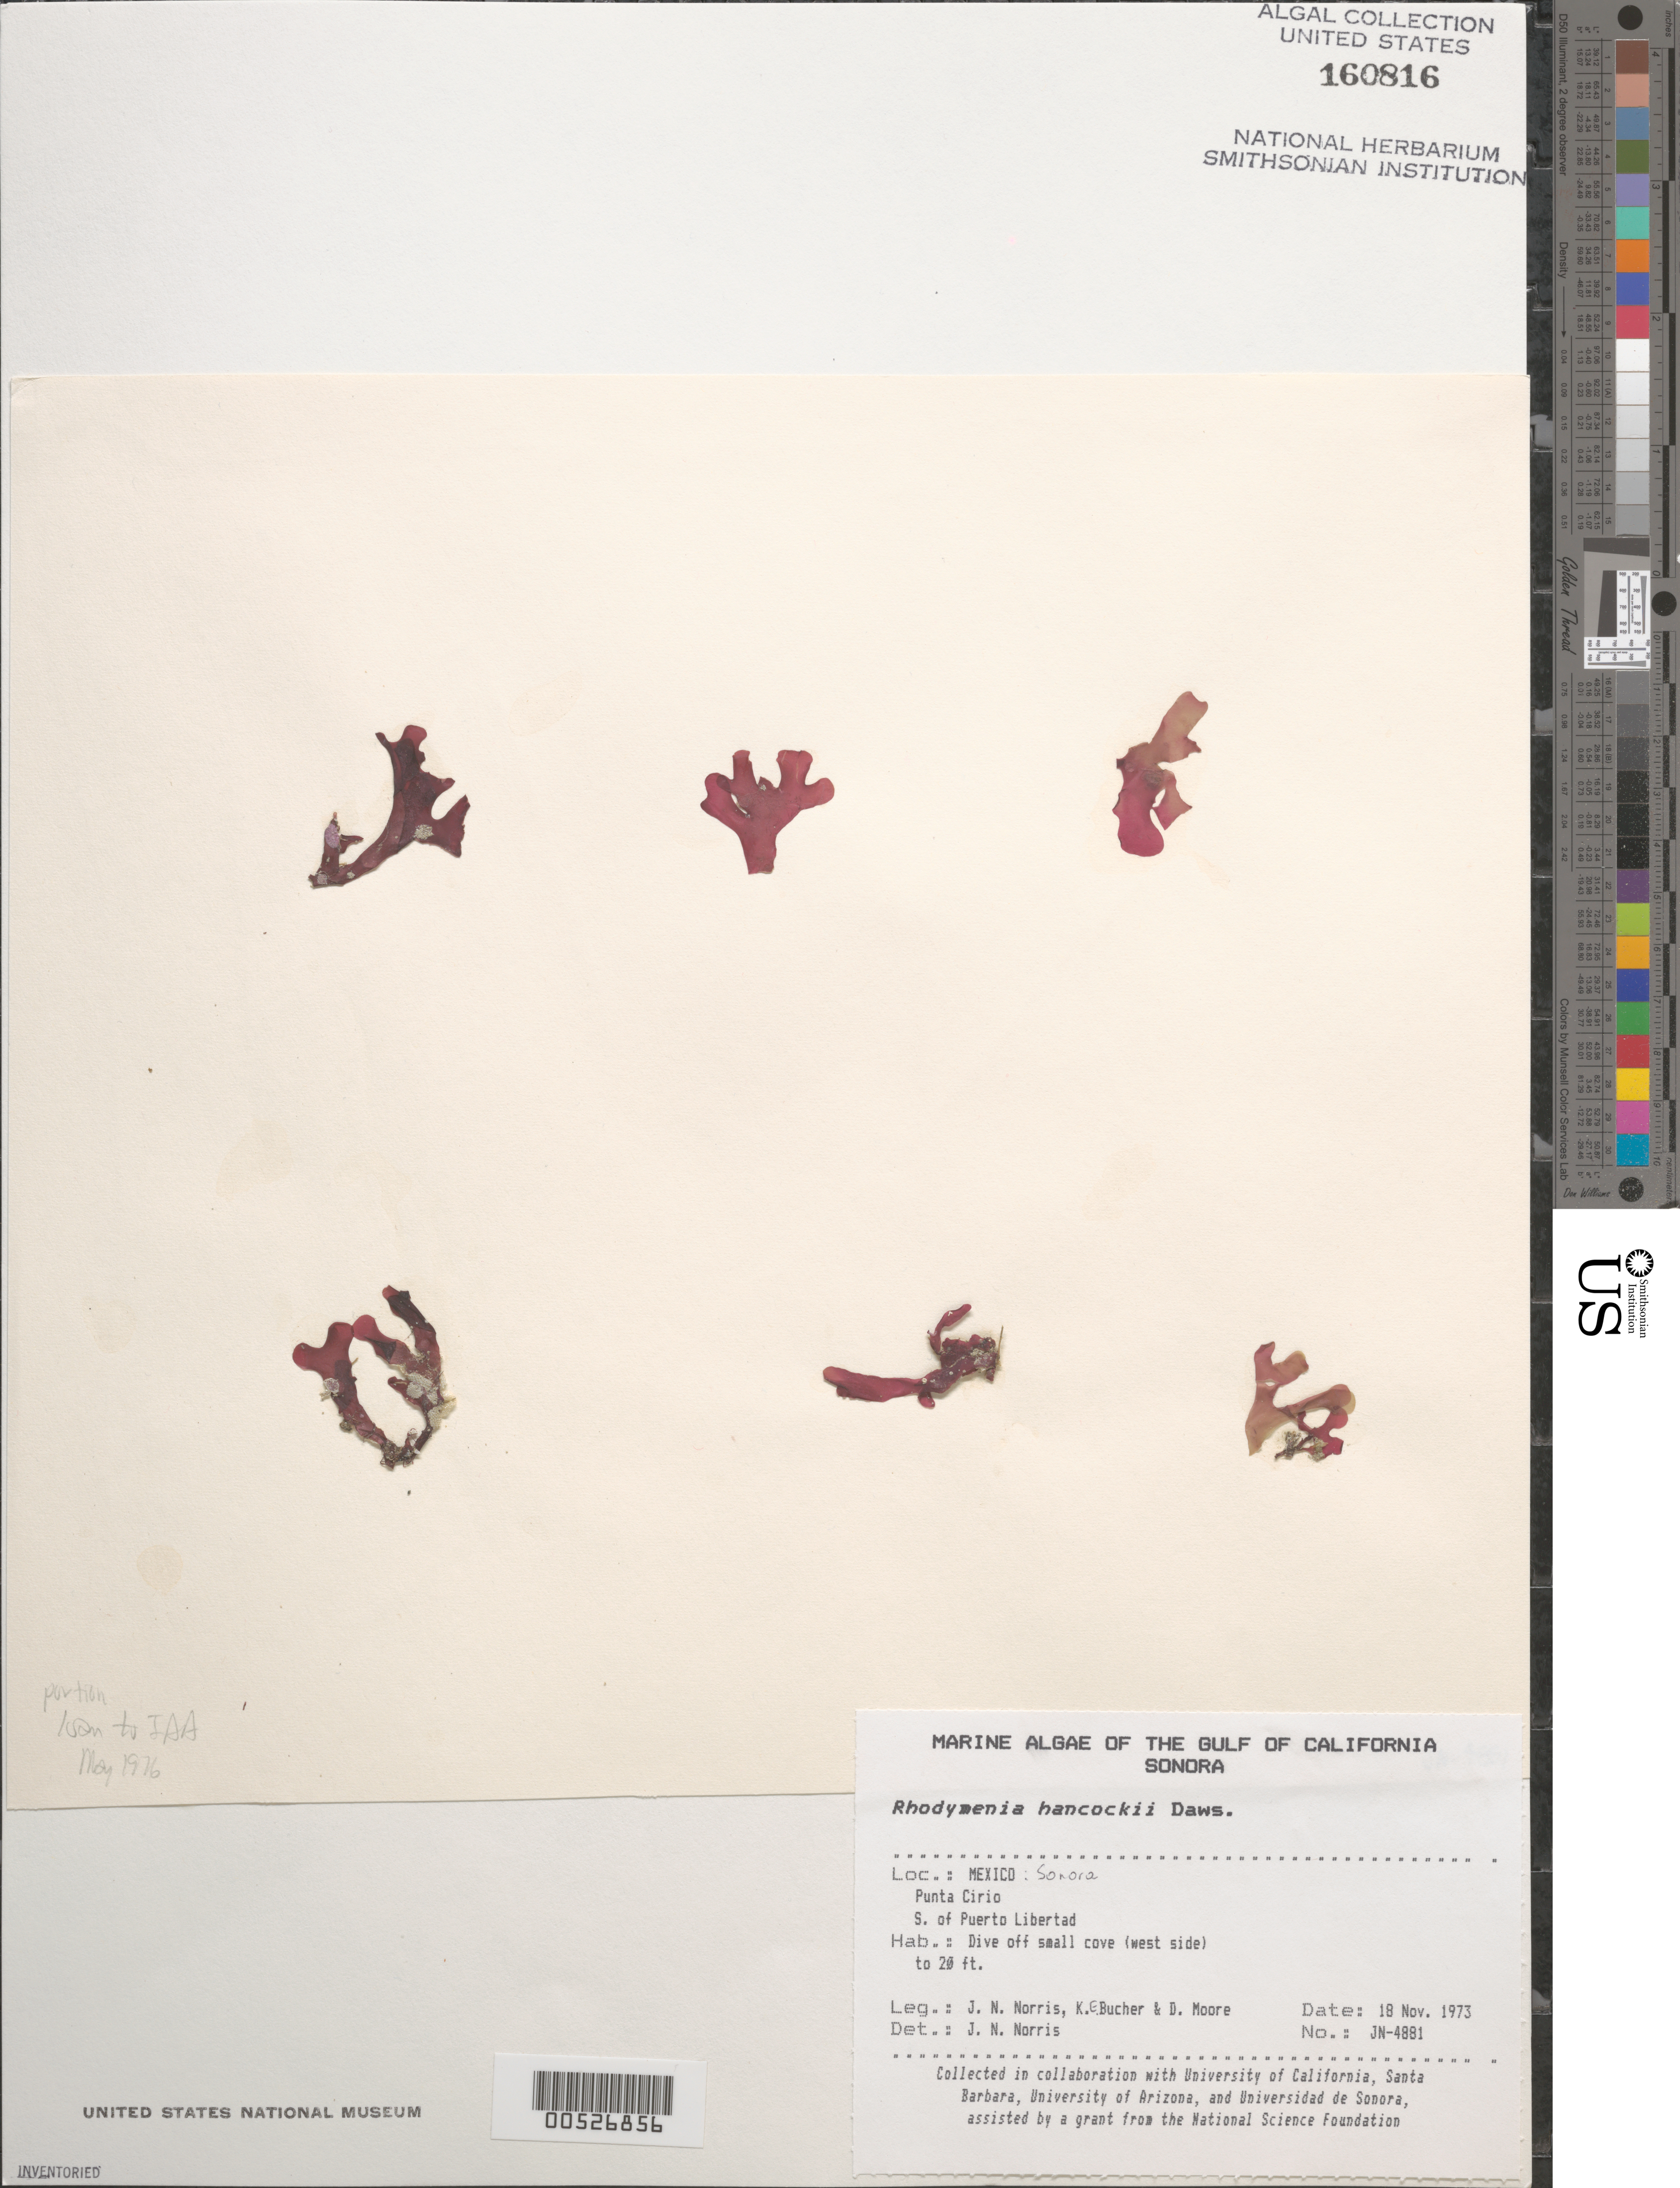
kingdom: Plantae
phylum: Rhodophyta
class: Florideophyceae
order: Rhodymeniales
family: Rhodymeniaceae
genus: Rhodymenia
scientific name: Rhodymenia hancockii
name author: E.Y. Dawson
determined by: Norris, James N.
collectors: J. N. Norris, K. E. Bucher & D. Moore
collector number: JN-4881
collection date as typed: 18 Nov 1973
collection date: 1973-11-18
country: Mexico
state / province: Sonora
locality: Punta Cirio south of Puerto Libertad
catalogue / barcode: US 160816